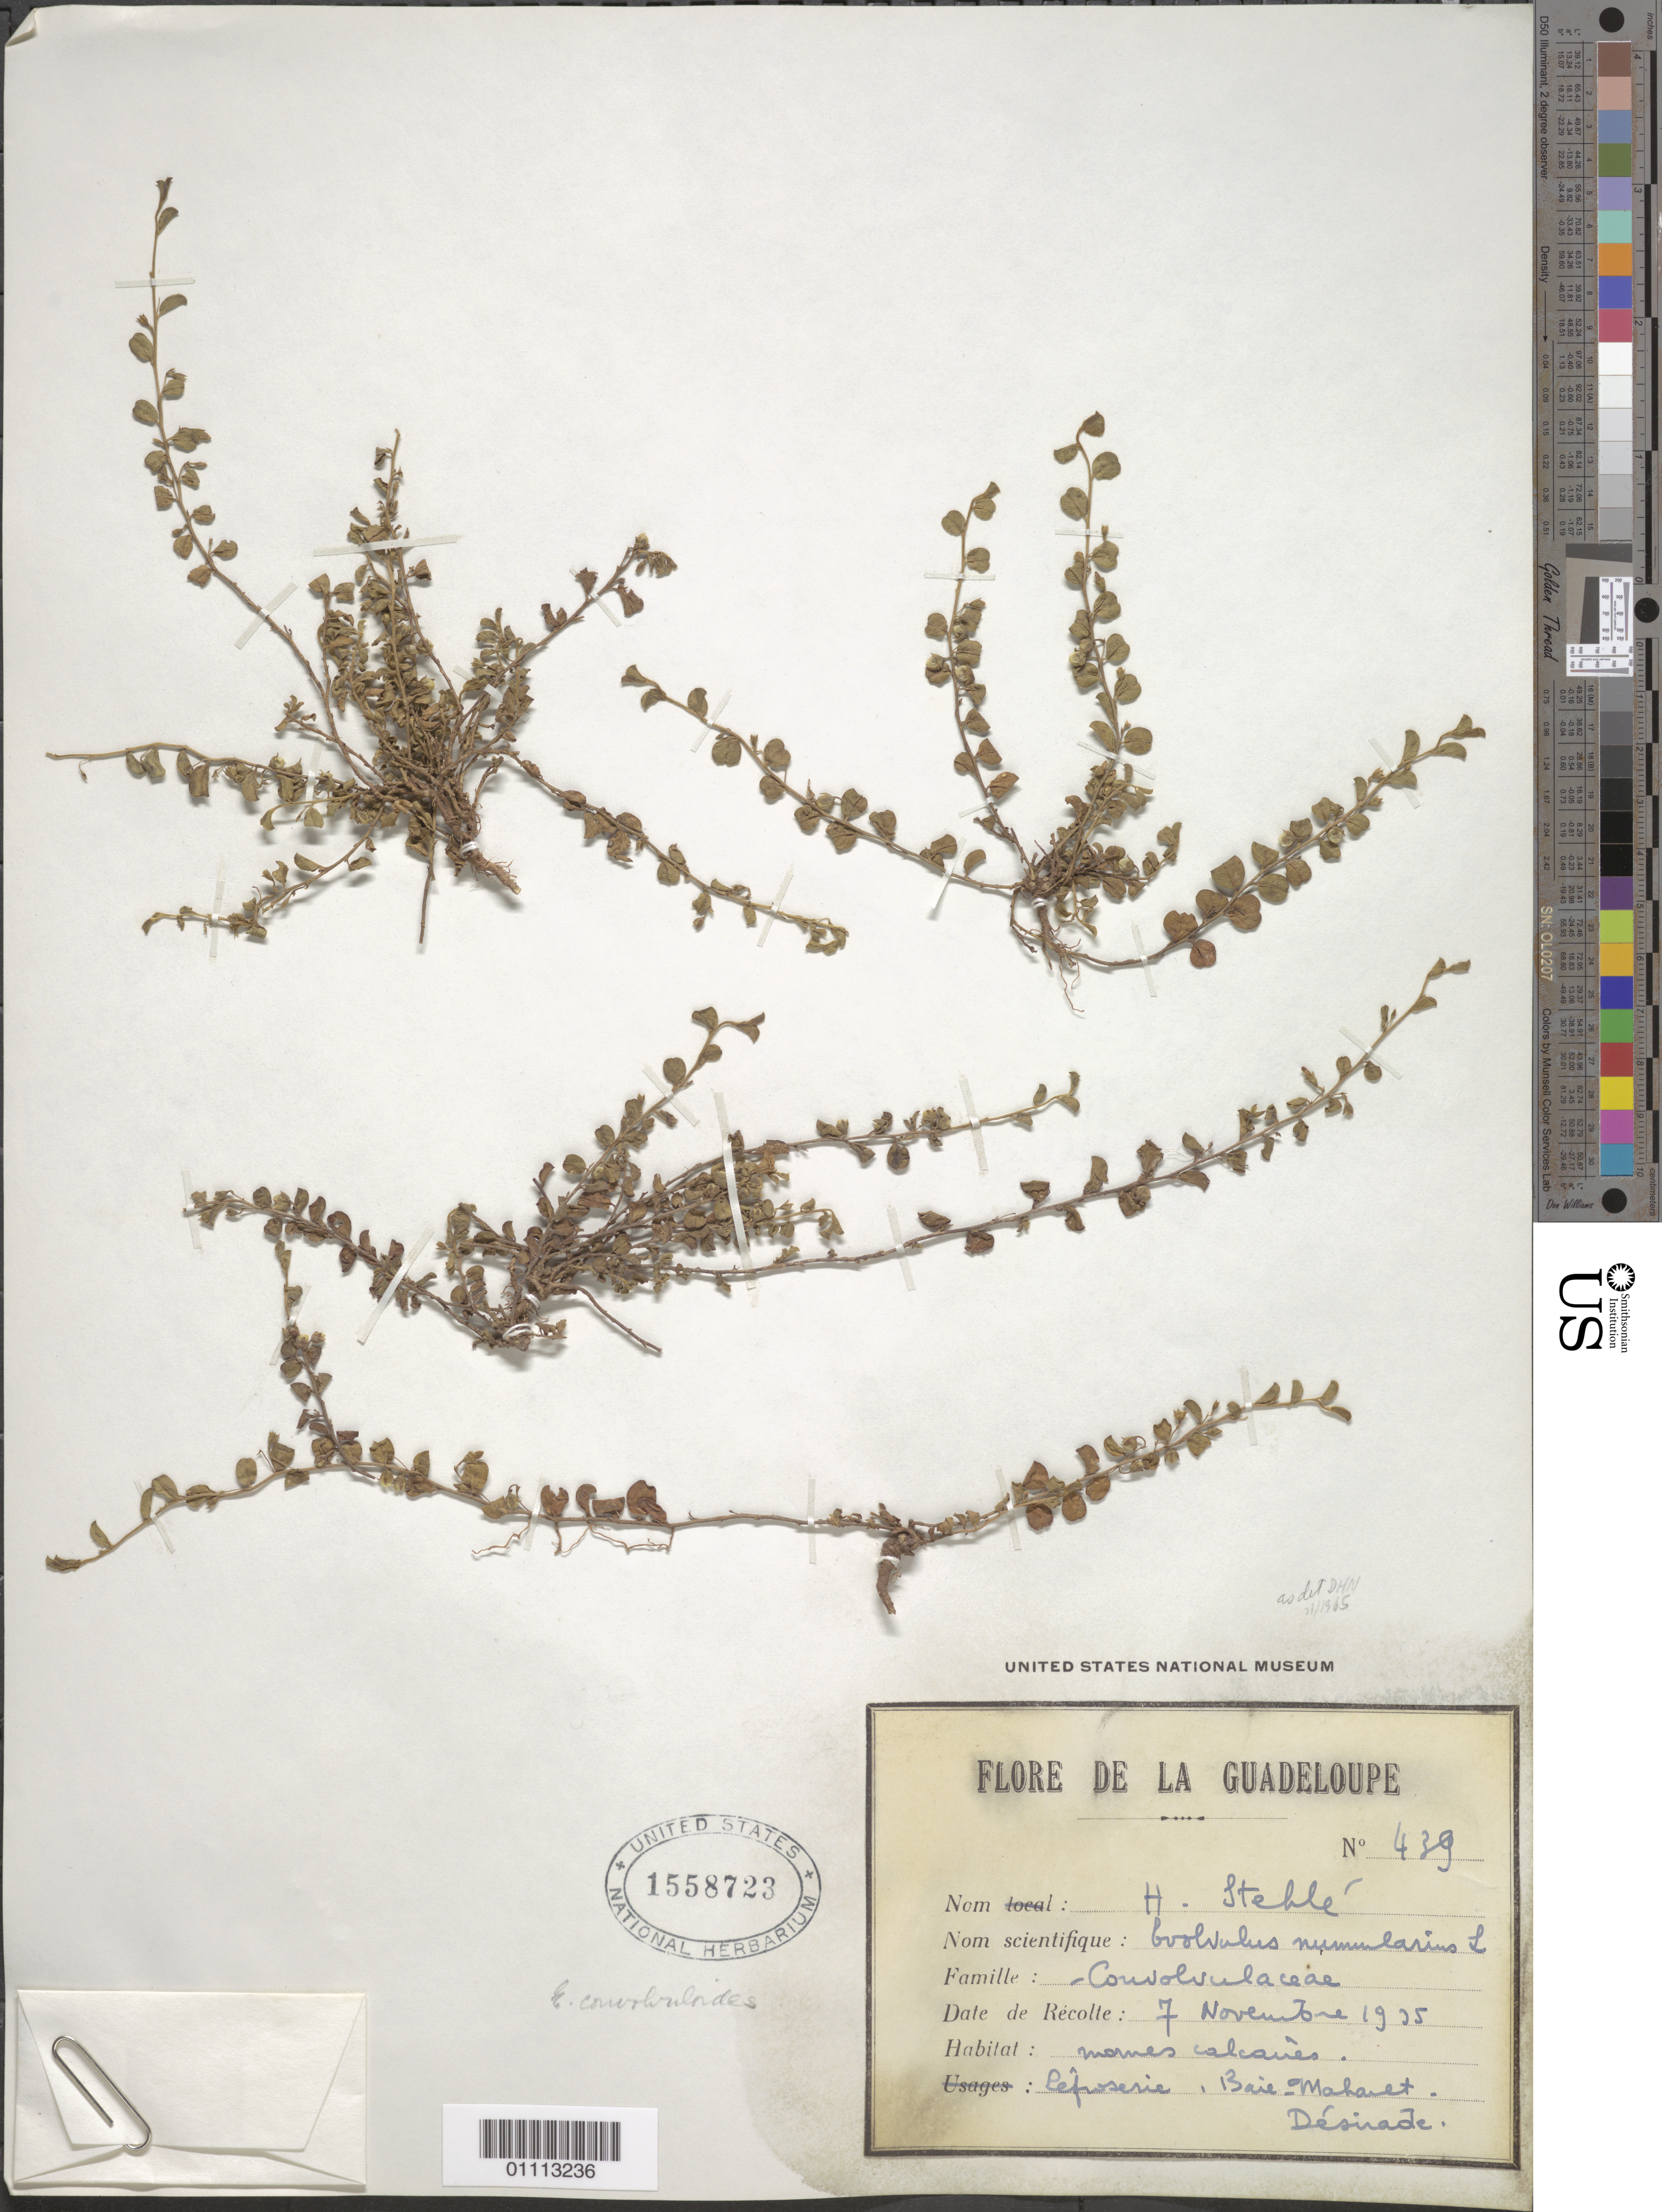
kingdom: Plantae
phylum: Tracheophyta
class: Magnoliopsida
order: Solanales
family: Convolvulaceae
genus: Evolvulus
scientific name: Evolvulus convolvuloides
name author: (Willd. ex Schult.) Stearn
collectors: H. Stehlé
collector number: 439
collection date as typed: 07 Nov 1925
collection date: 1925-11-07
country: Guadeloupe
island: La Désirade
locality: Lefoserie, Baie-Maharet. Mornes calcaires.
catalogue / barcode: US 1558723